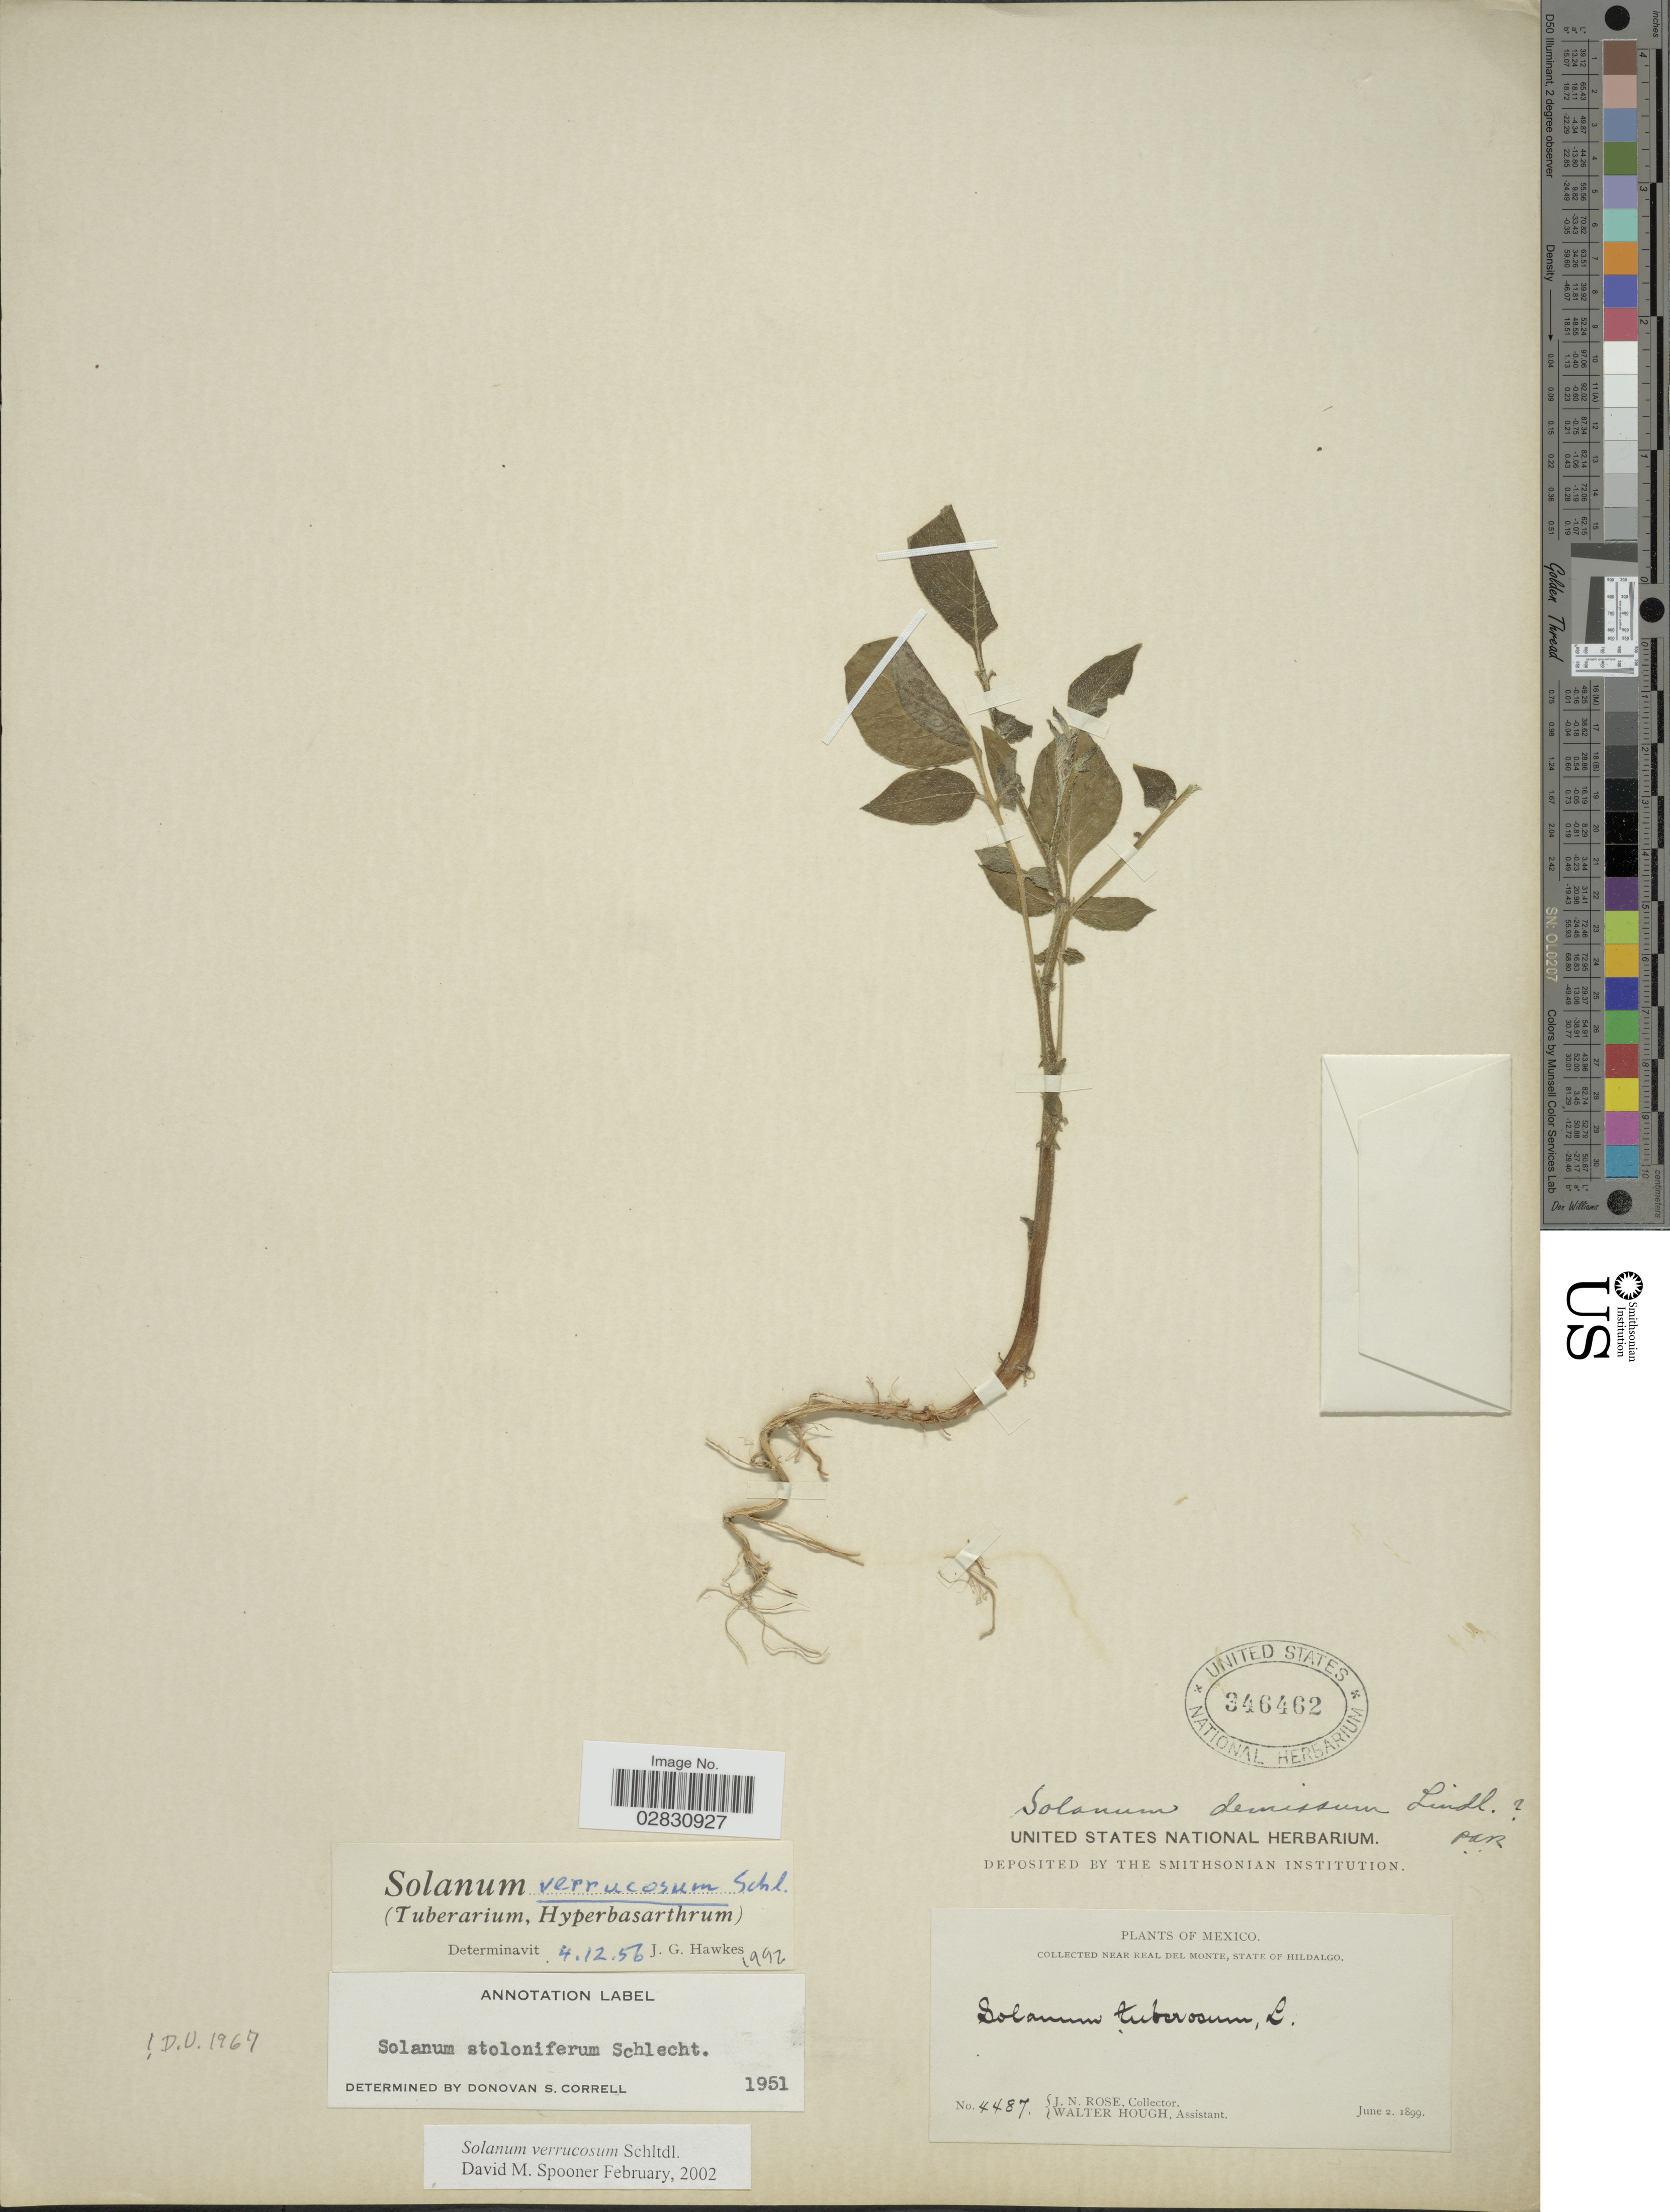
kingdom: Plantae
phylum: Tracheophyta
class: Magnoliopsida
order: Solanales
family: Solanaceae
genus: Solanum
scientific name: Solanum verrucosum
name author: Schltdl.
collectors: J. N. Rose & W. Hough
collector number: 4487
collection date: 1899-06-02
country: Mexico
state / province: Hidalgo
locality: Near Real Del Monte.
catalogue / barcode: US 346462